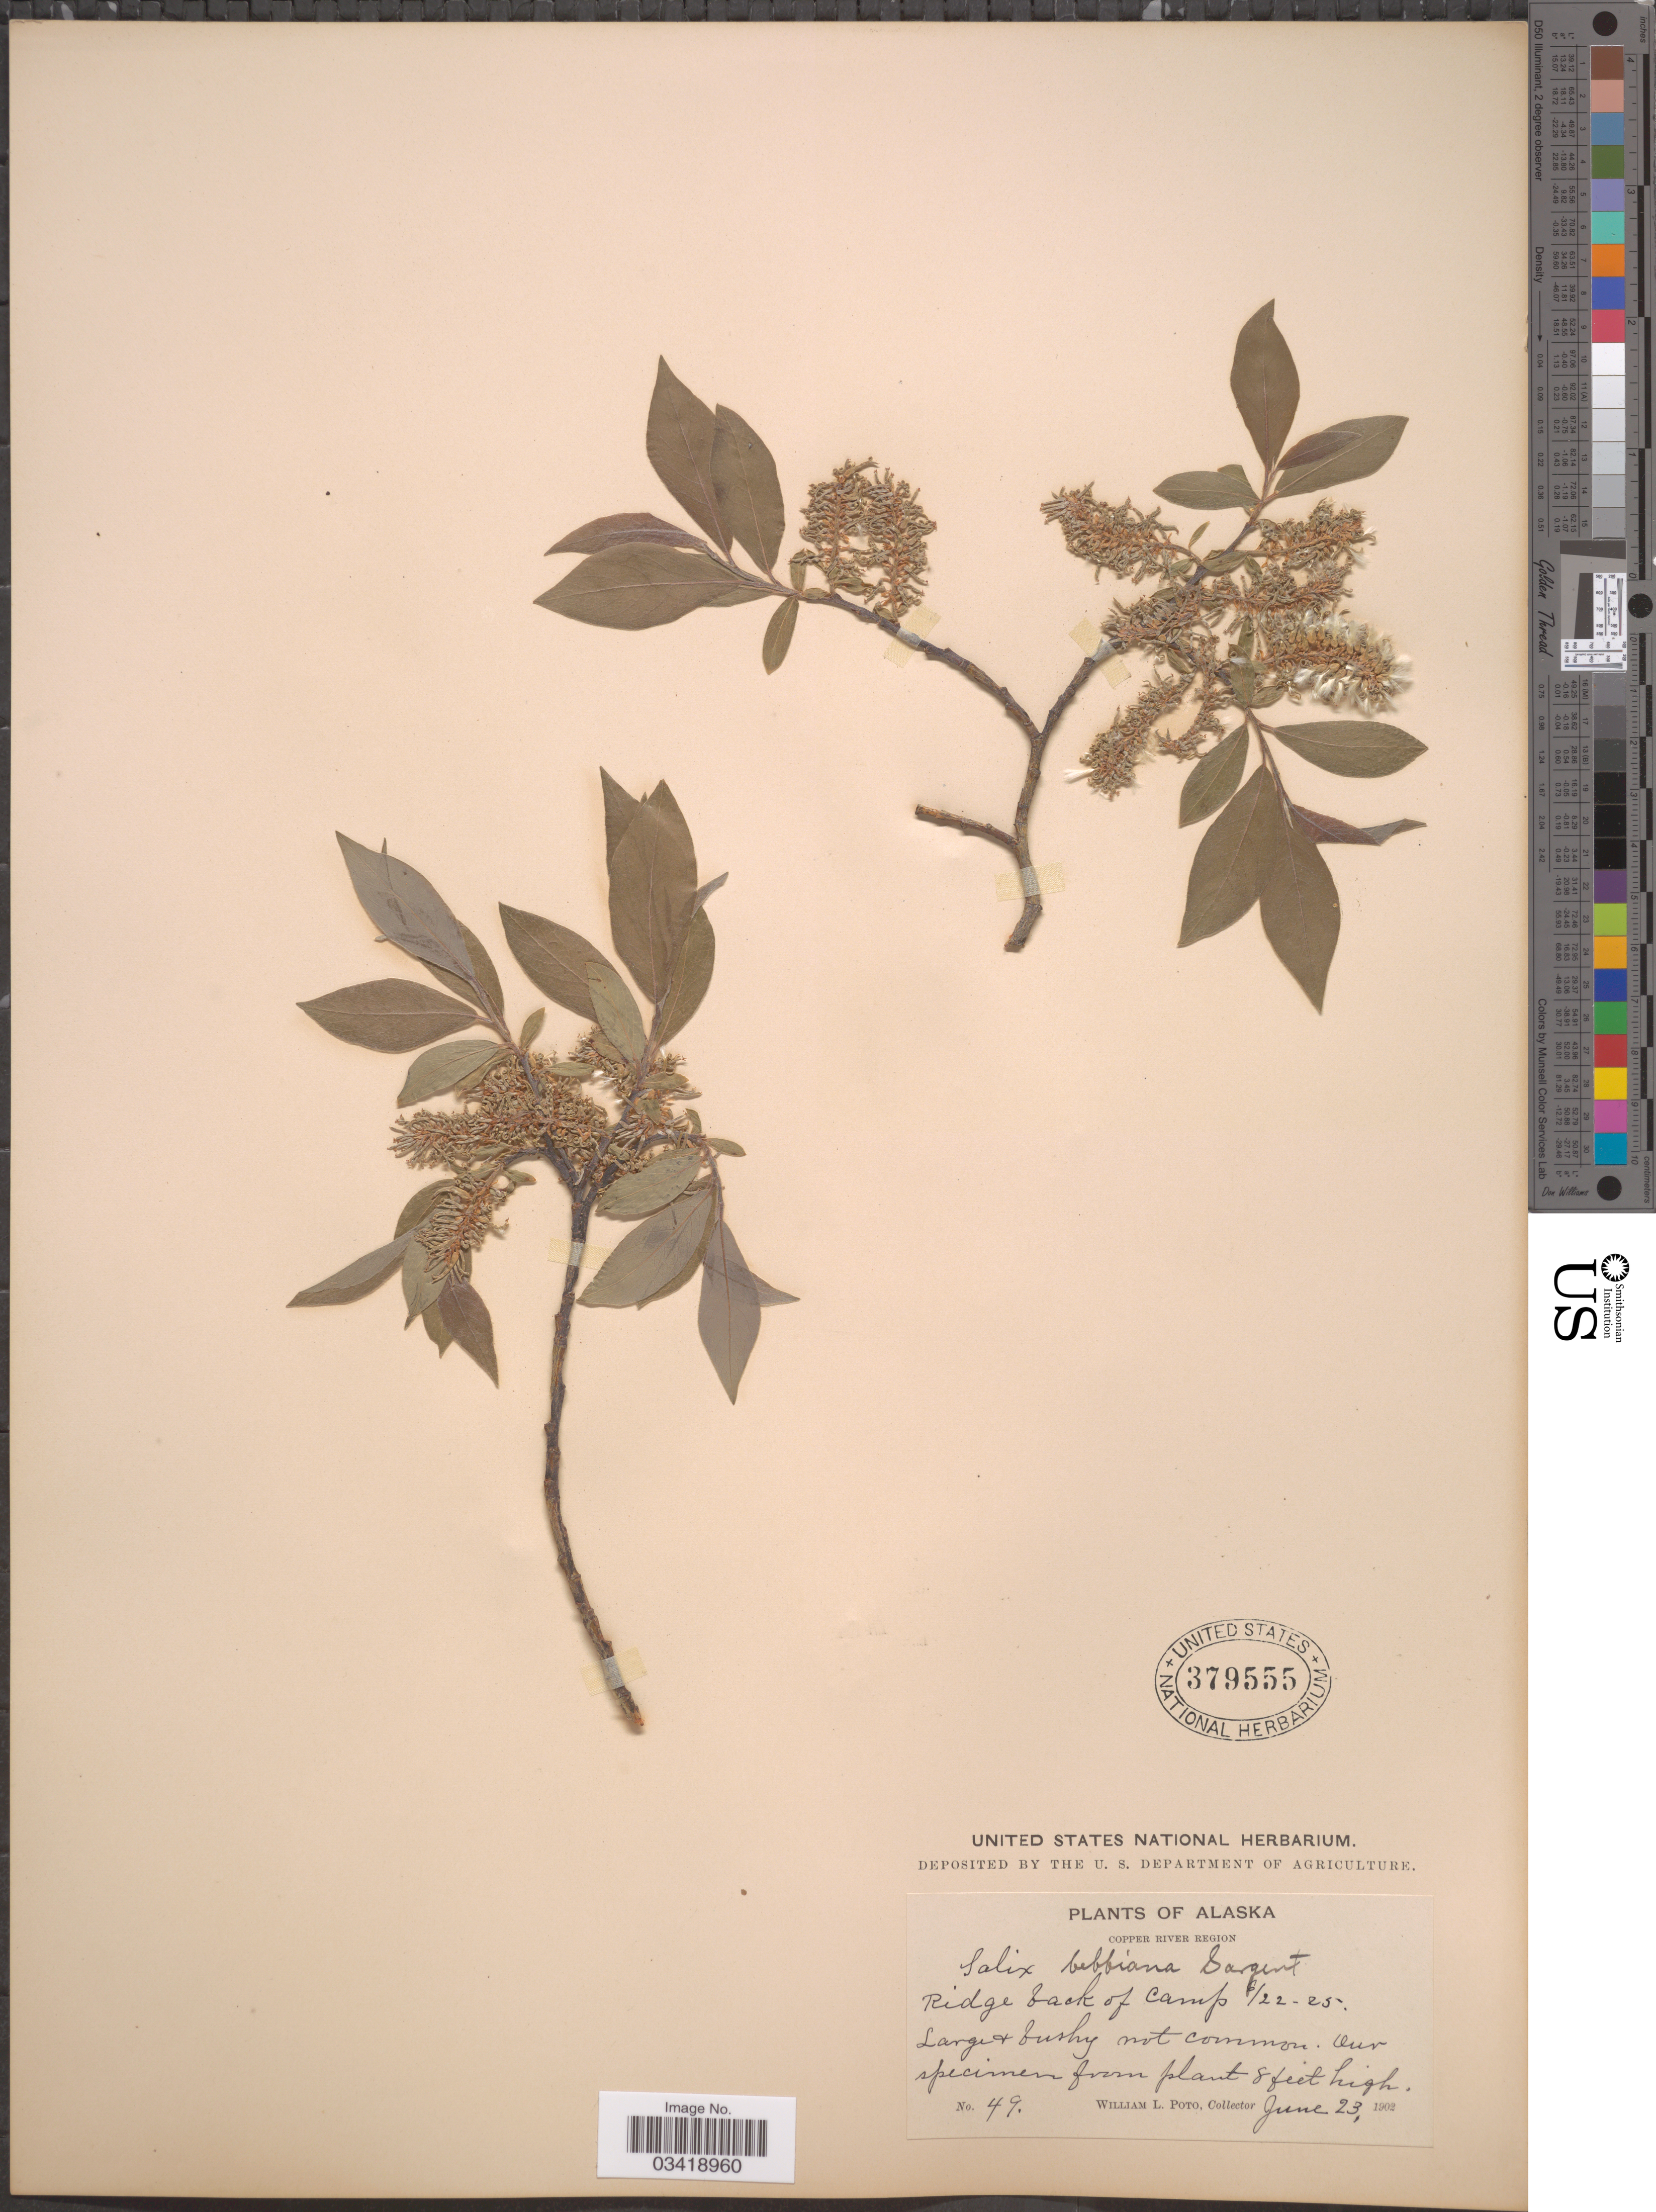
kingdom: Plantae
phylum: Tracheophyta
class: Magnoliopsida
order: Malpighiales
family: Salicaceae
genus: Salix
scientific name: Salix bebbiana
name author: Sarg.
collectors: W. Poto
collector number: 49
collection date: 1902-06-23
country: United States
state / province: Alaska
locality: Copper River Region. Ridge back of camp 6/22-25.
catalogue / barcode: US 379555